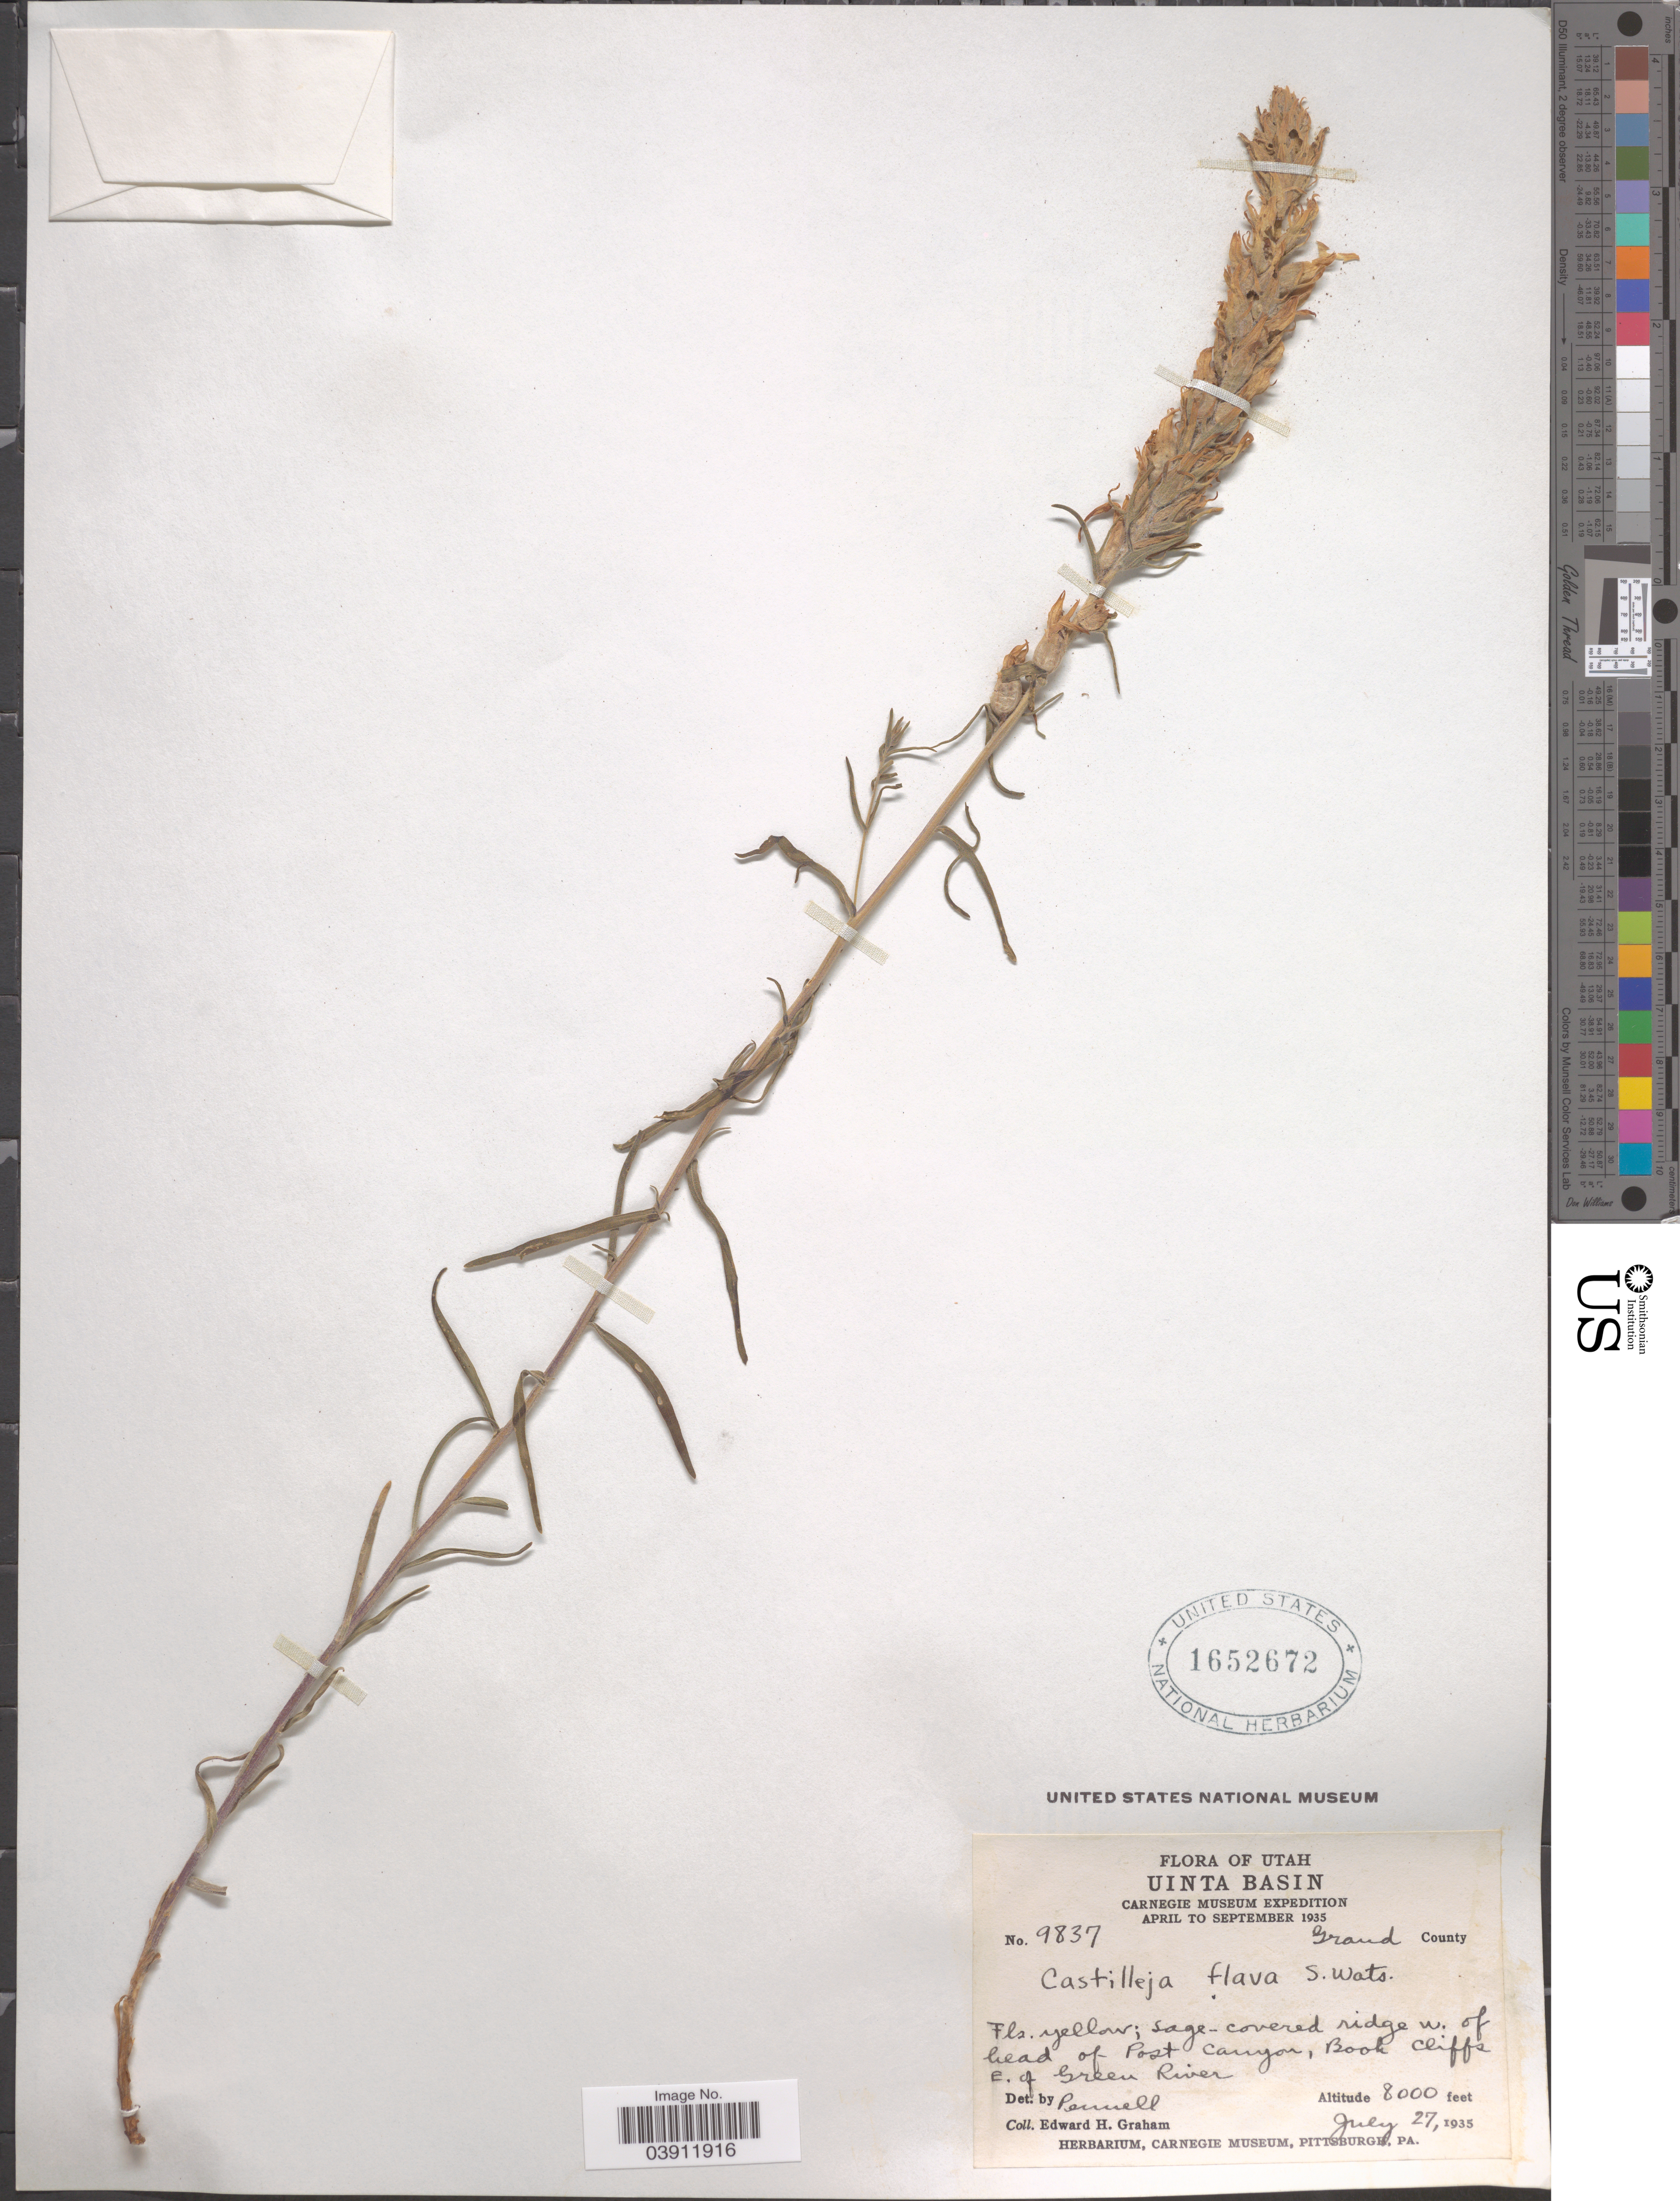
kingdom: Plantae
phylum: Tracheophyta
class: Magnoliopsida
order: Lamiales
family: Orobanchaceae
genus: Castilleja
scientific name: Castilleja flava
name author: S. Watson in C. King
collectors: E. H. Graham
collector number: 9837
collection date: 1935-07-27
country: United States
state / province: Utah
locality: Uinta Basin. Grand County. Sage-covered ridge w. of head of Post Canyon, Book Cliffs, E. of Green River.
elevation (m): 2438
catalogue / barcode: US 1652672